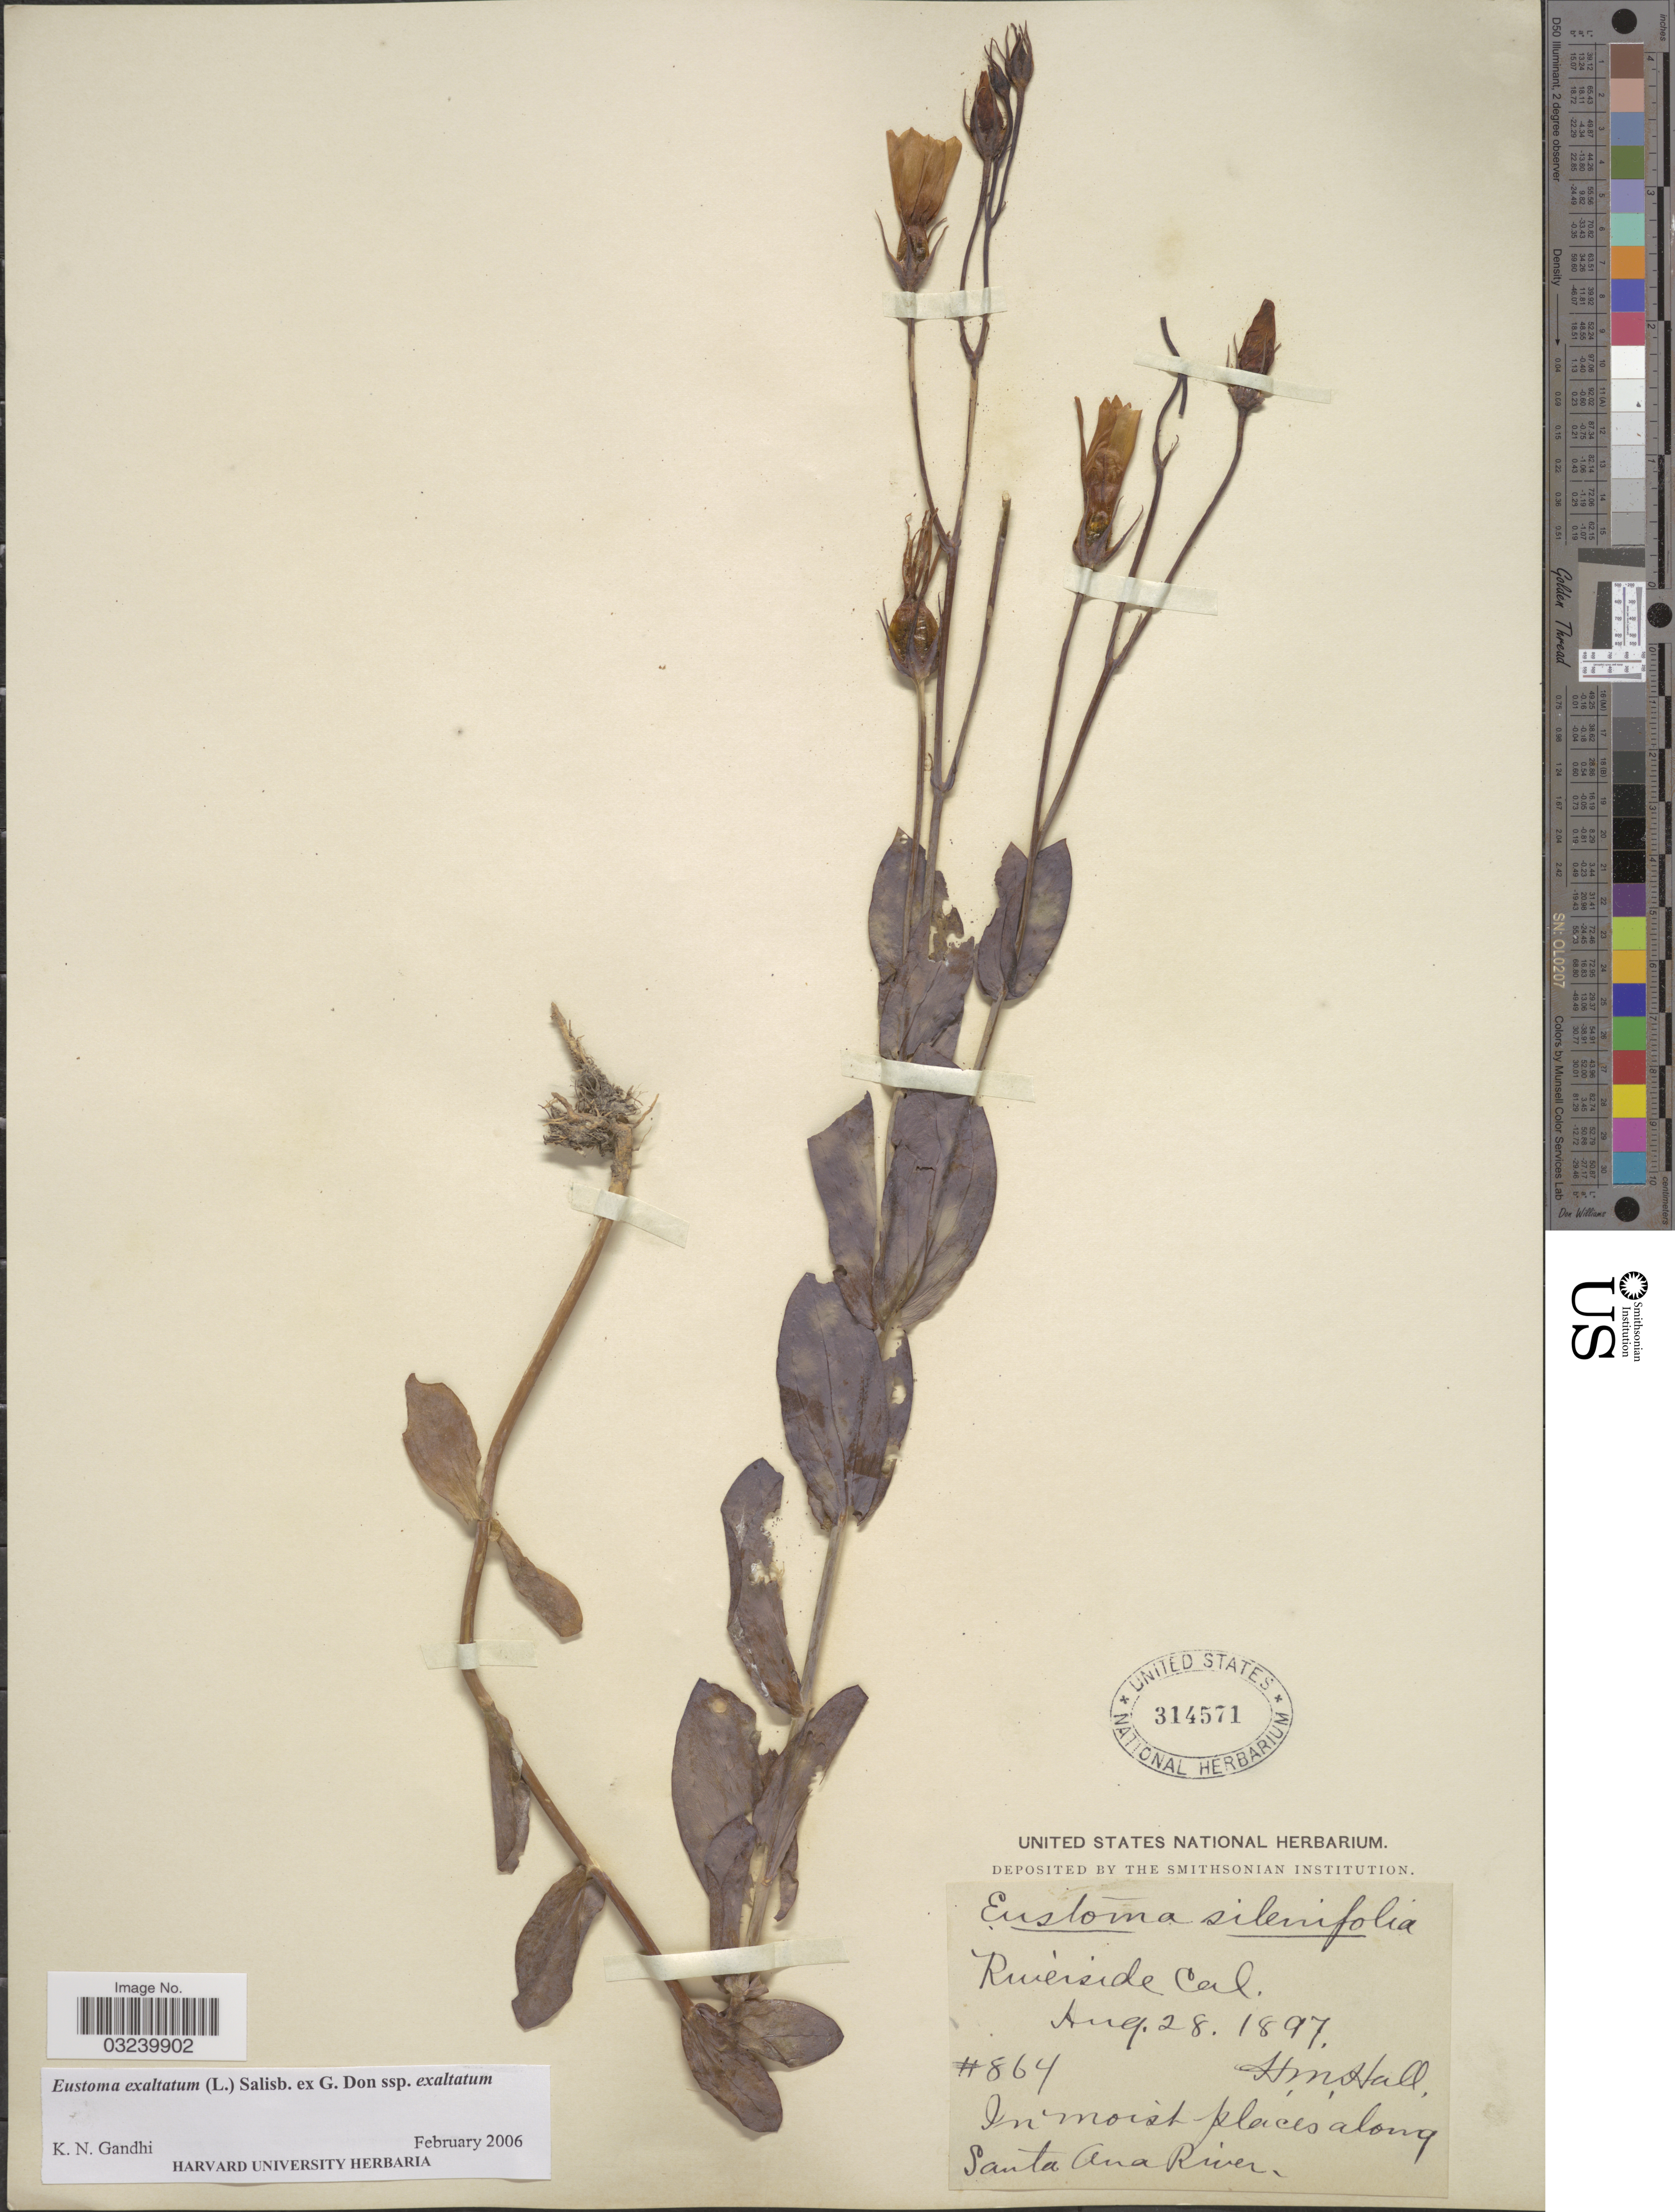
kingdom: Plantae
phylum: Tracheophyta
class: Magnoliopsida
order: Gentianales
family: Gentianaceae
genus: Eustoma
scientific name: Eustoma exaltatum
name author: (L.) Salisb. ex Don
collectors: H. M. Hall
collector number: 864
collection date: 1897-08-28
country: United States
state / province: California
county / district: Riverside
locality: Riverside, Cal., In moist places along Santa Ana River.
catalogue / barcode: US 314571